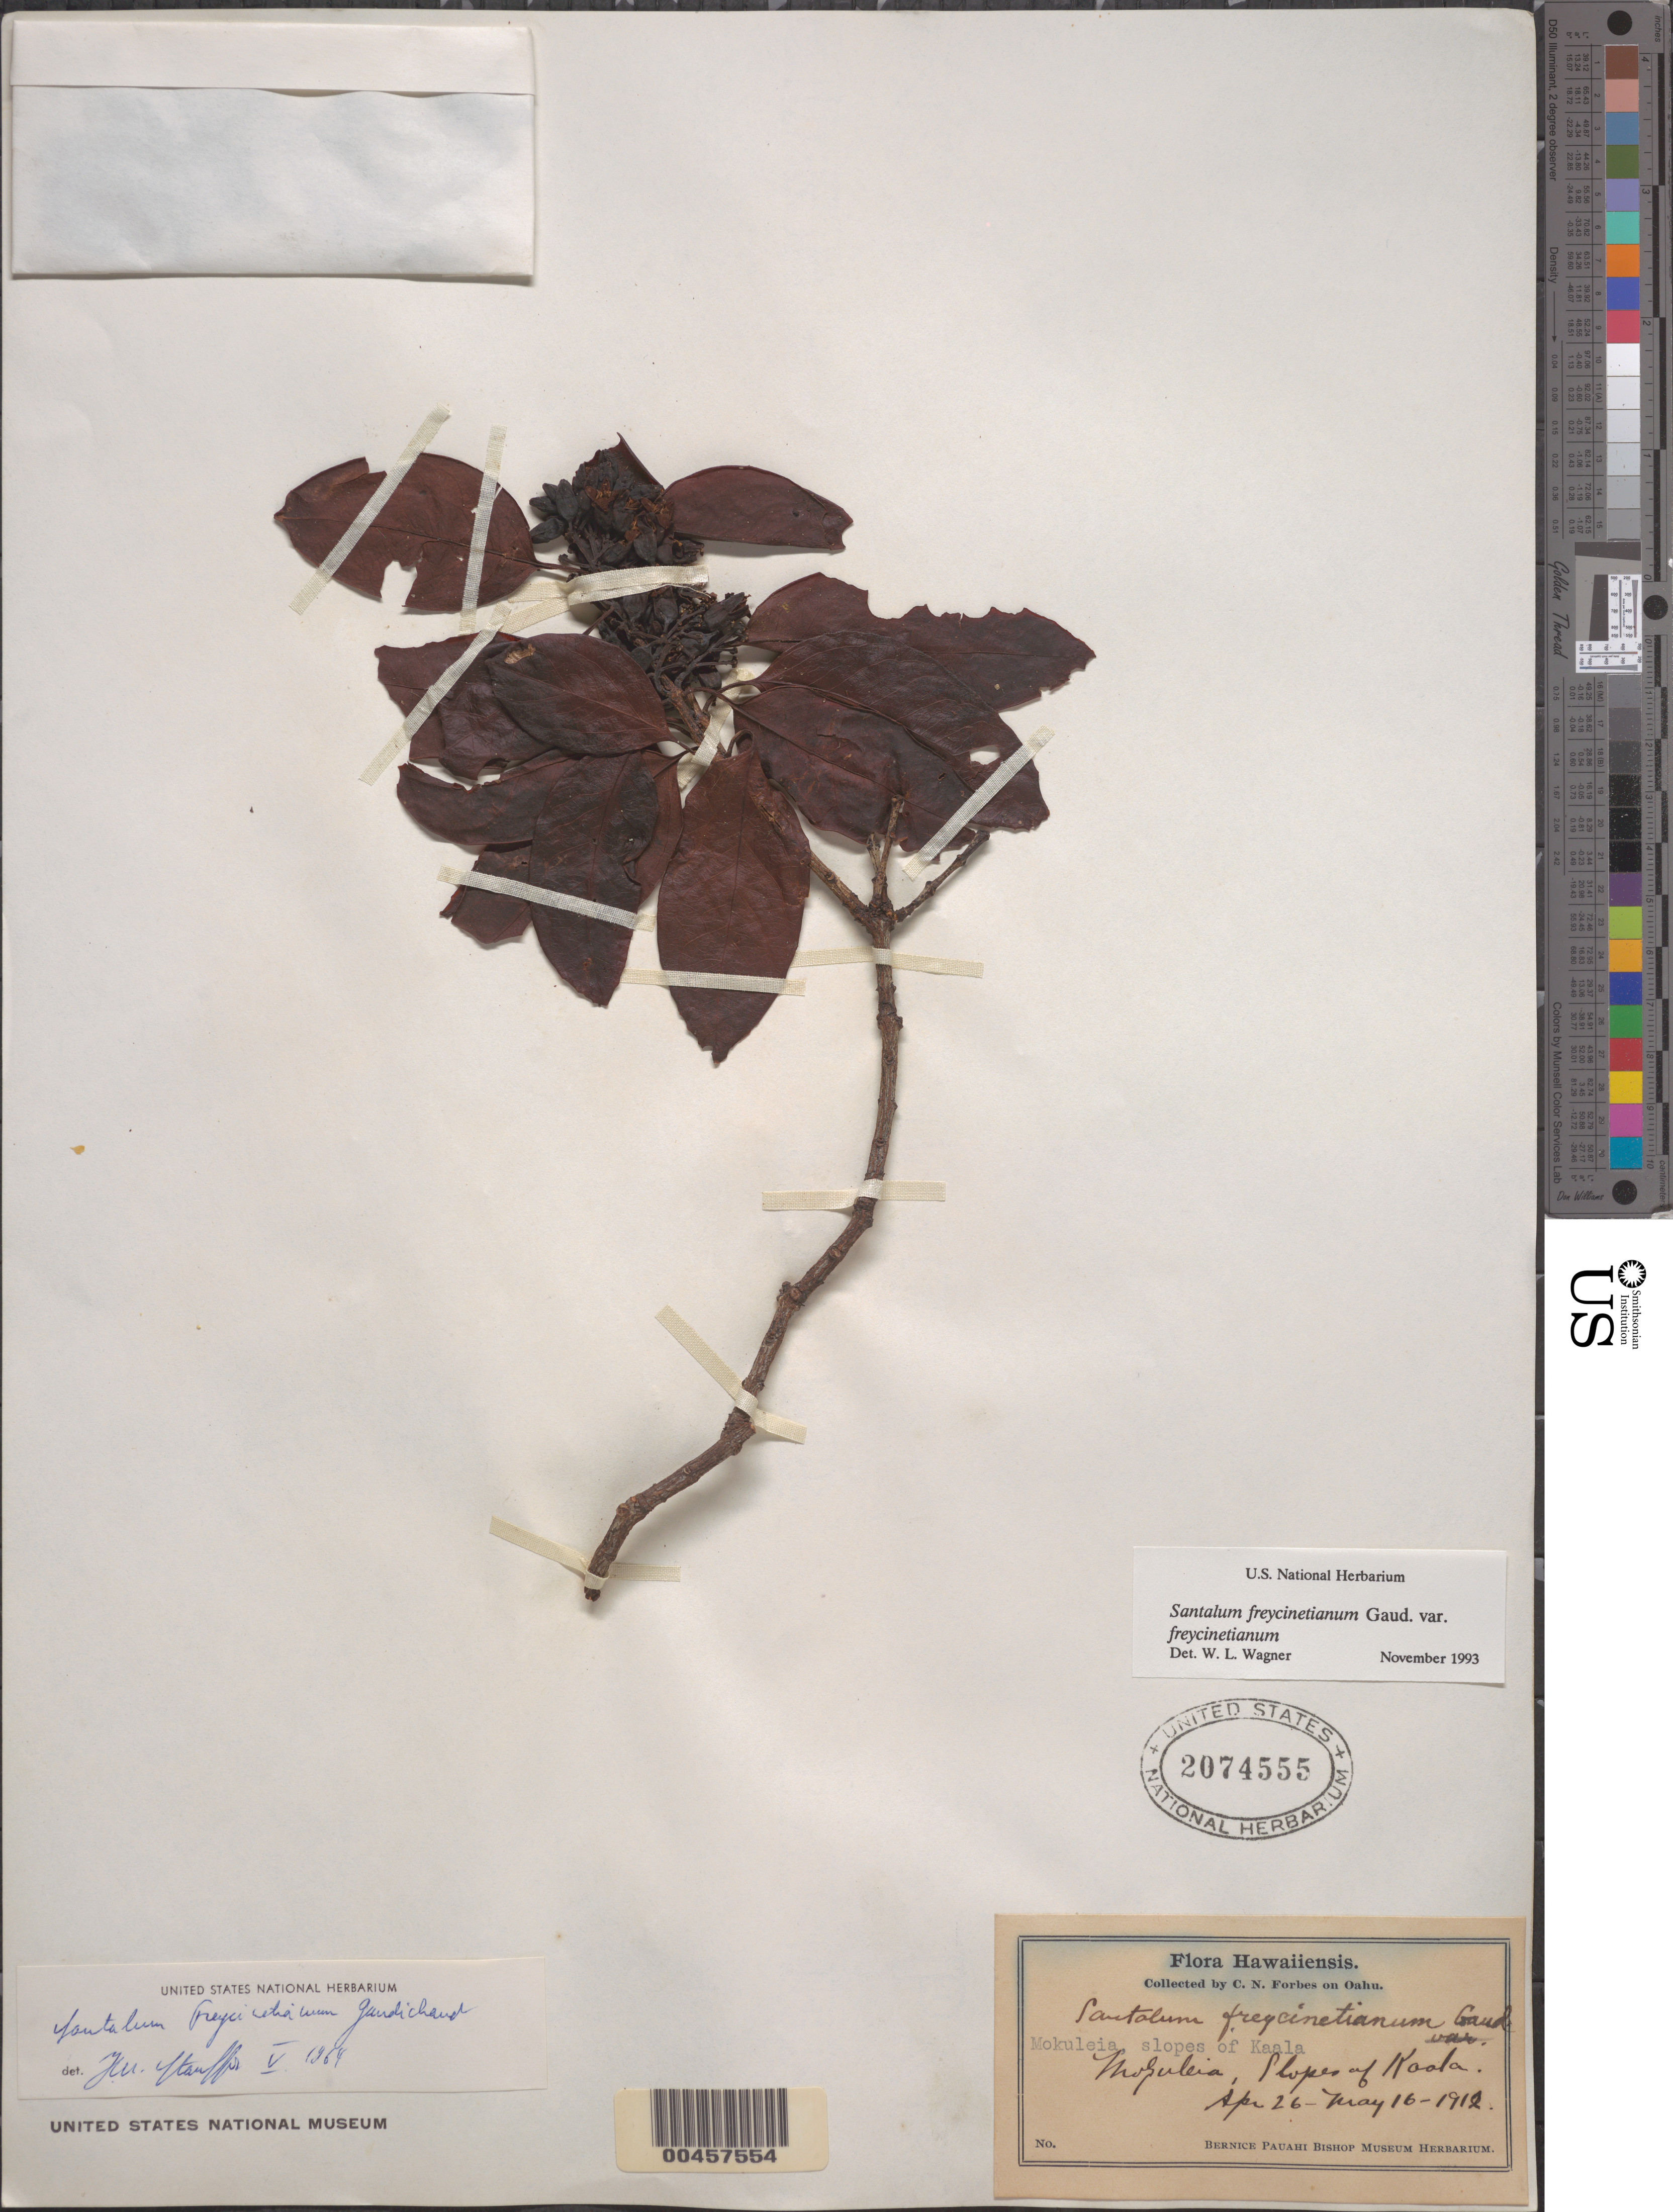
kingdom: Plantae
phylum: Tracheophyta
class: Magnoliopsida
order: Santalales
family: Santalaceae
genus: Santalum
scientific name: Santalum freycinetianum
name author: Gaudich.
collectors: C. N. Forbes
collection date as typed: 26 Apr 1912 to 16 May 1912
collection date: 1912-04-26/1912-05-16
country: United States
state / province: Hawaii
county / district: Honolulu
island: Oahu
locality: Mokuleia, slopes of Kaala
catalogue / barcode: US 2074555